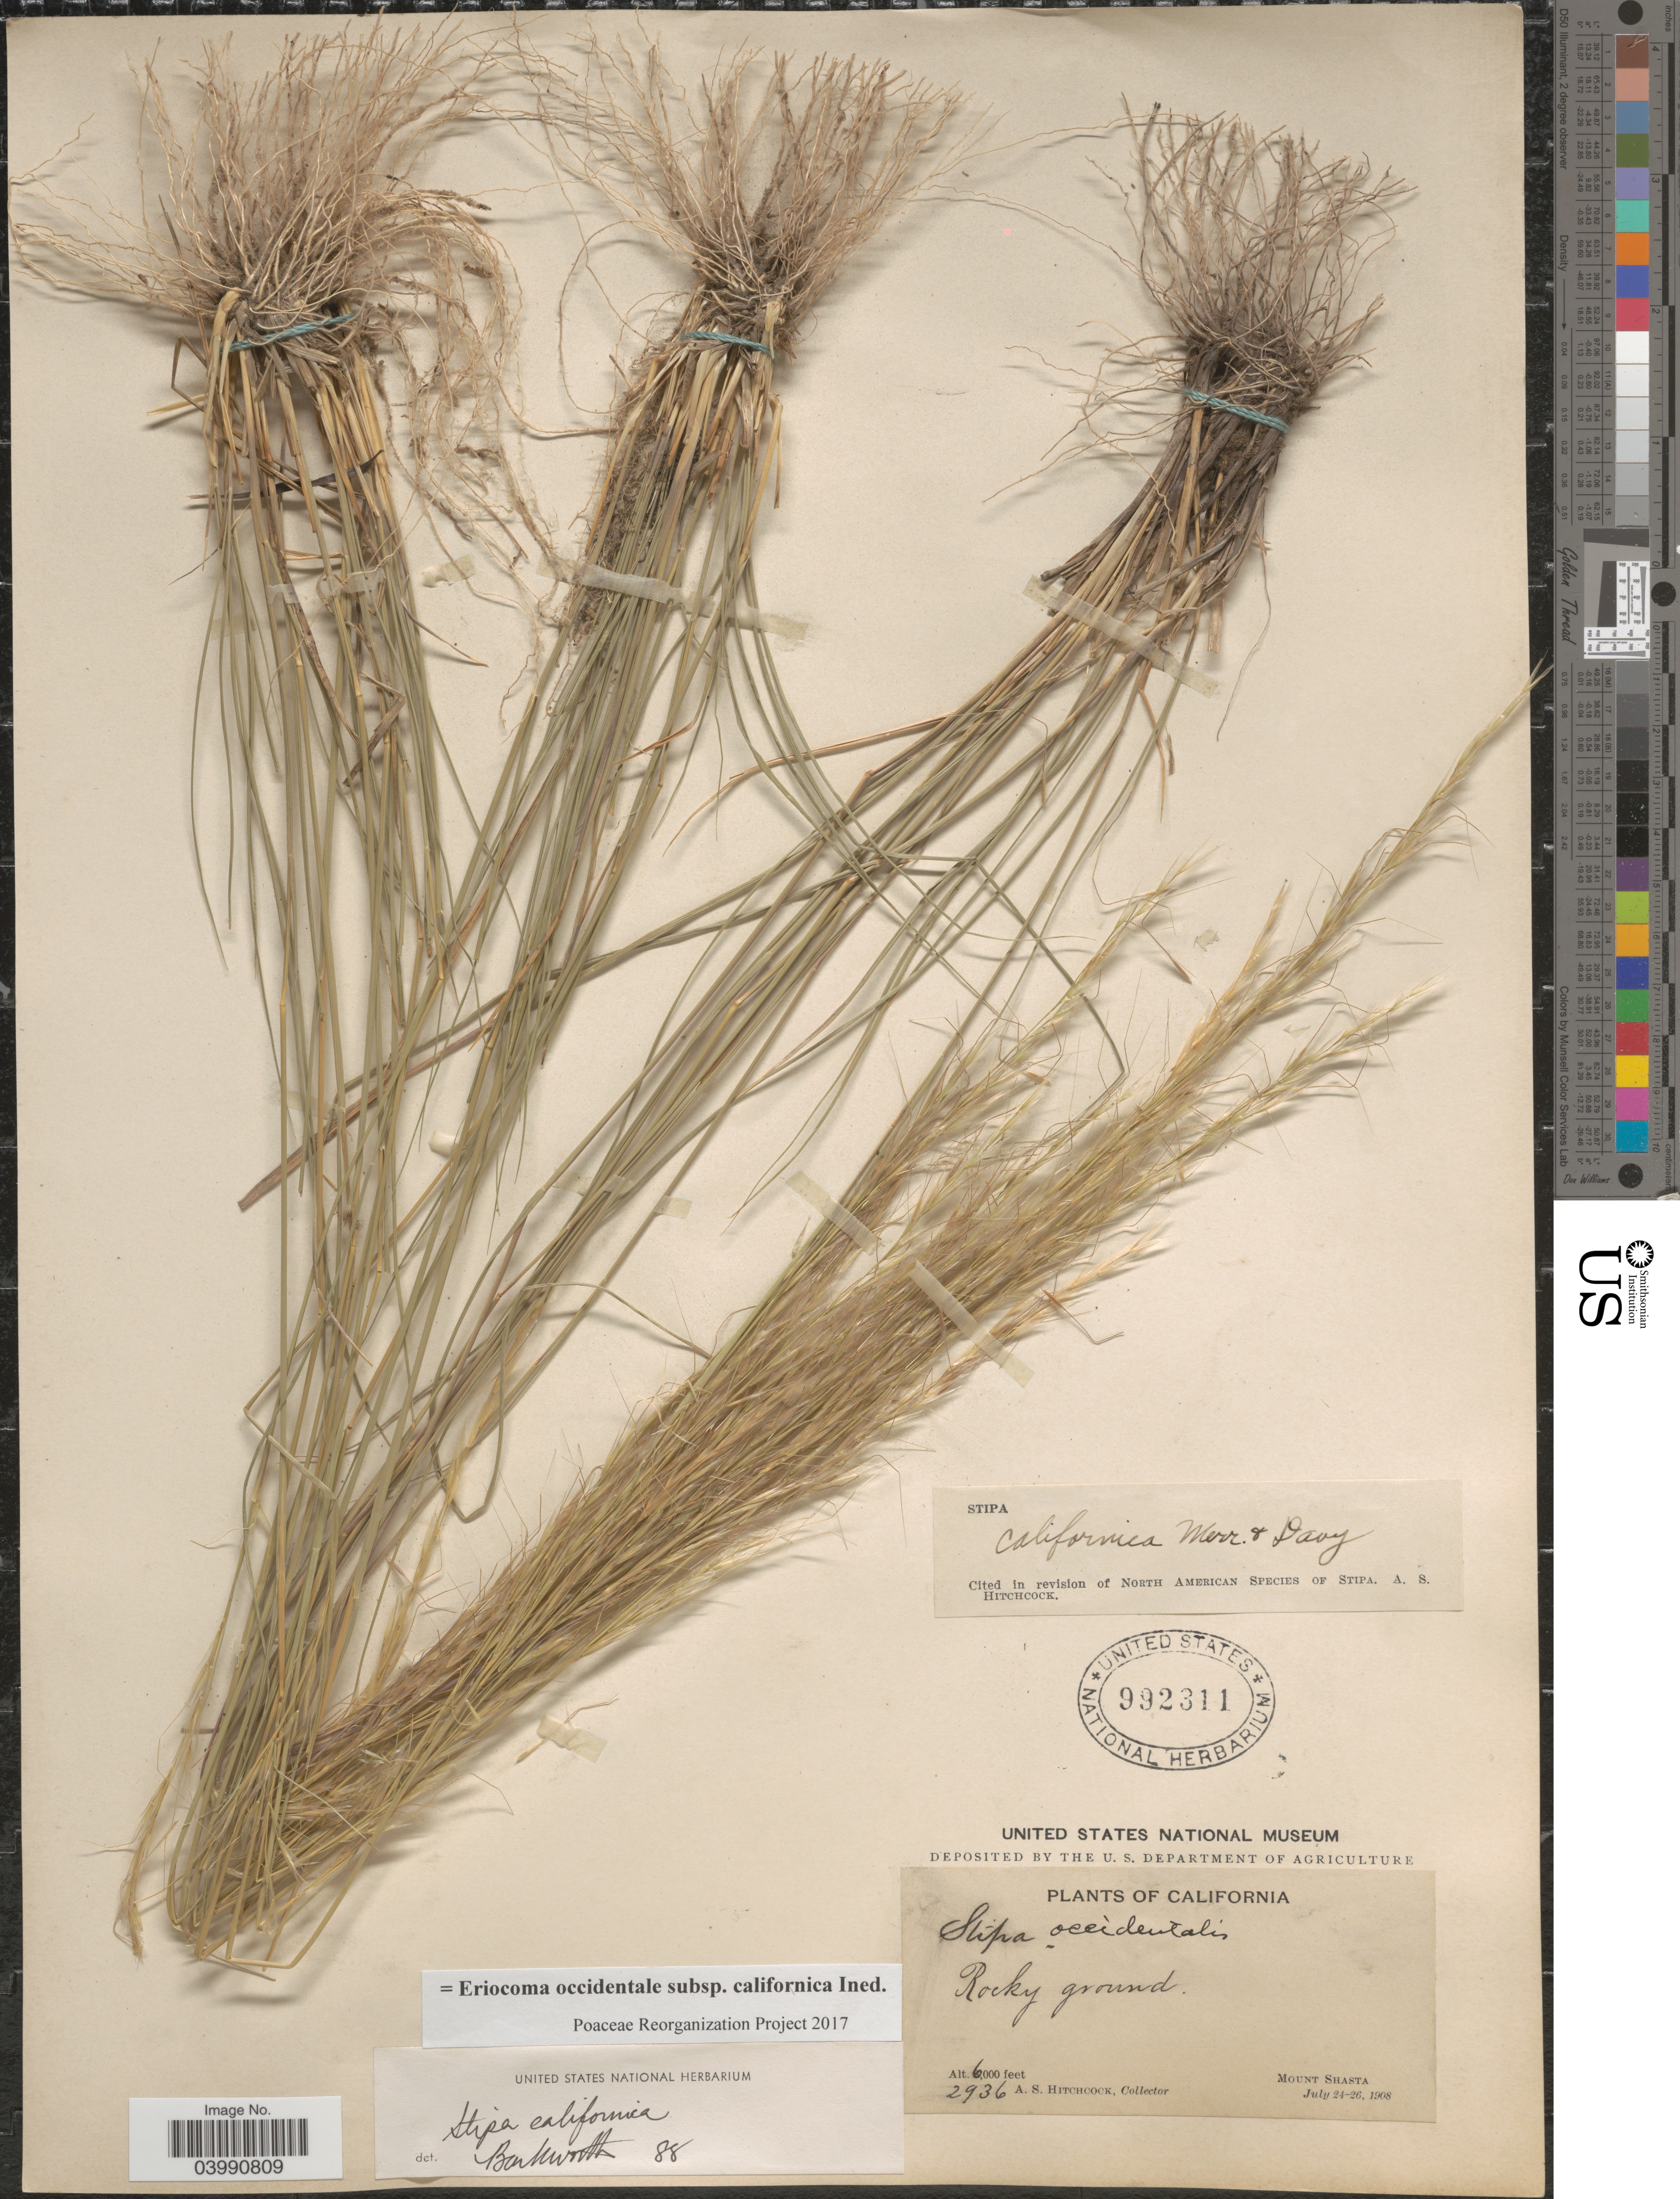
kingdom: Plantae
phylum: Tracheophyta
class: Liliopsida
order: Poales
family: Poaceae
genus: Eriocoma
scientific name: Eriocoma occidentalis subsp. californica ined.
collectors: A. S. Hitchcock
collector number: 2936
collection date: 1908-07-24/1908-07-26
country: United States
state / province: California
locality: Mount Shasta.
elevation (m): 1829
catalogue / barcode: US 992311